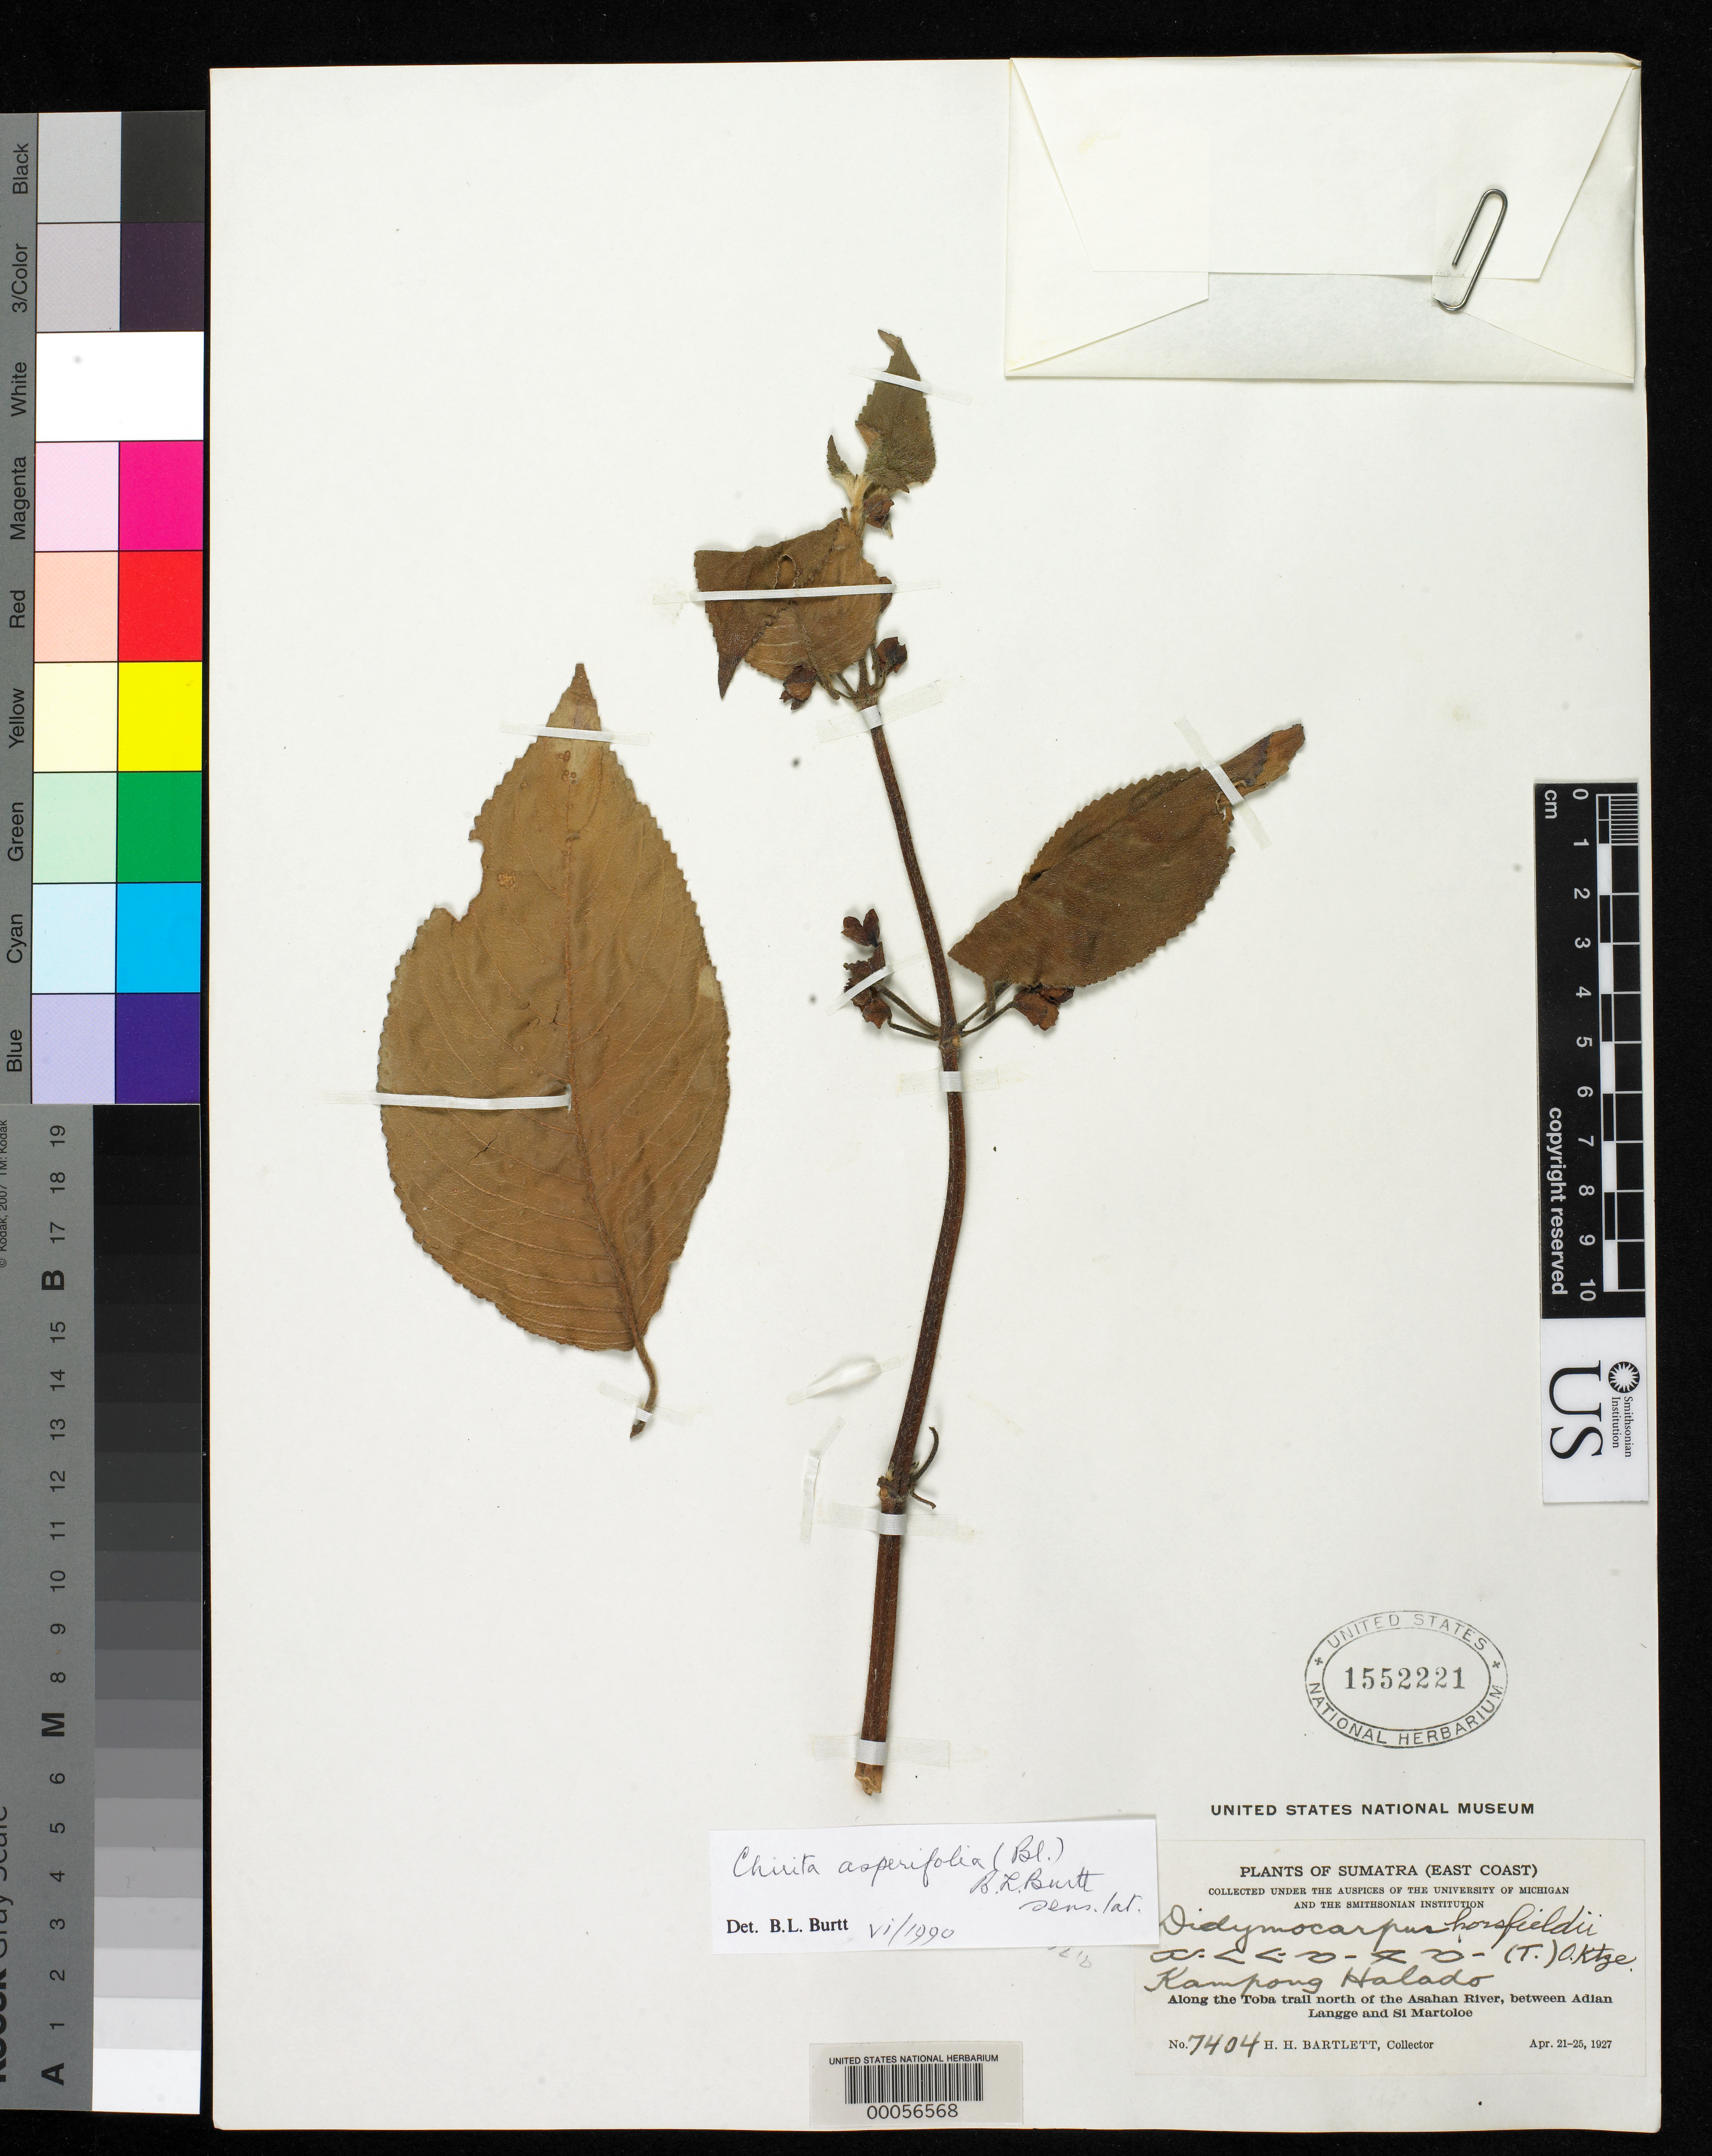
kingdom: Plantae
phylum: Tracheophyta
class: Magnoliopsida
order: Lamiales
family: Gesneriaceae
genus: Liebigia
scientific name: Liebigia speciosa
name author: (Blume) DC.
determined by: Skog, Laurence E.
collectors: H. H. Bartlett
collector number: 7404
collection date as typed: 21-25 Apr 1927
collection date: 1927-04-21/1927-04-25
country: Indonesia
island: Sumatra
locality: Kampong halado, along toba trail n of the asahan river, between adian langge and si martoloe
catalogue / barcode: US 1552221